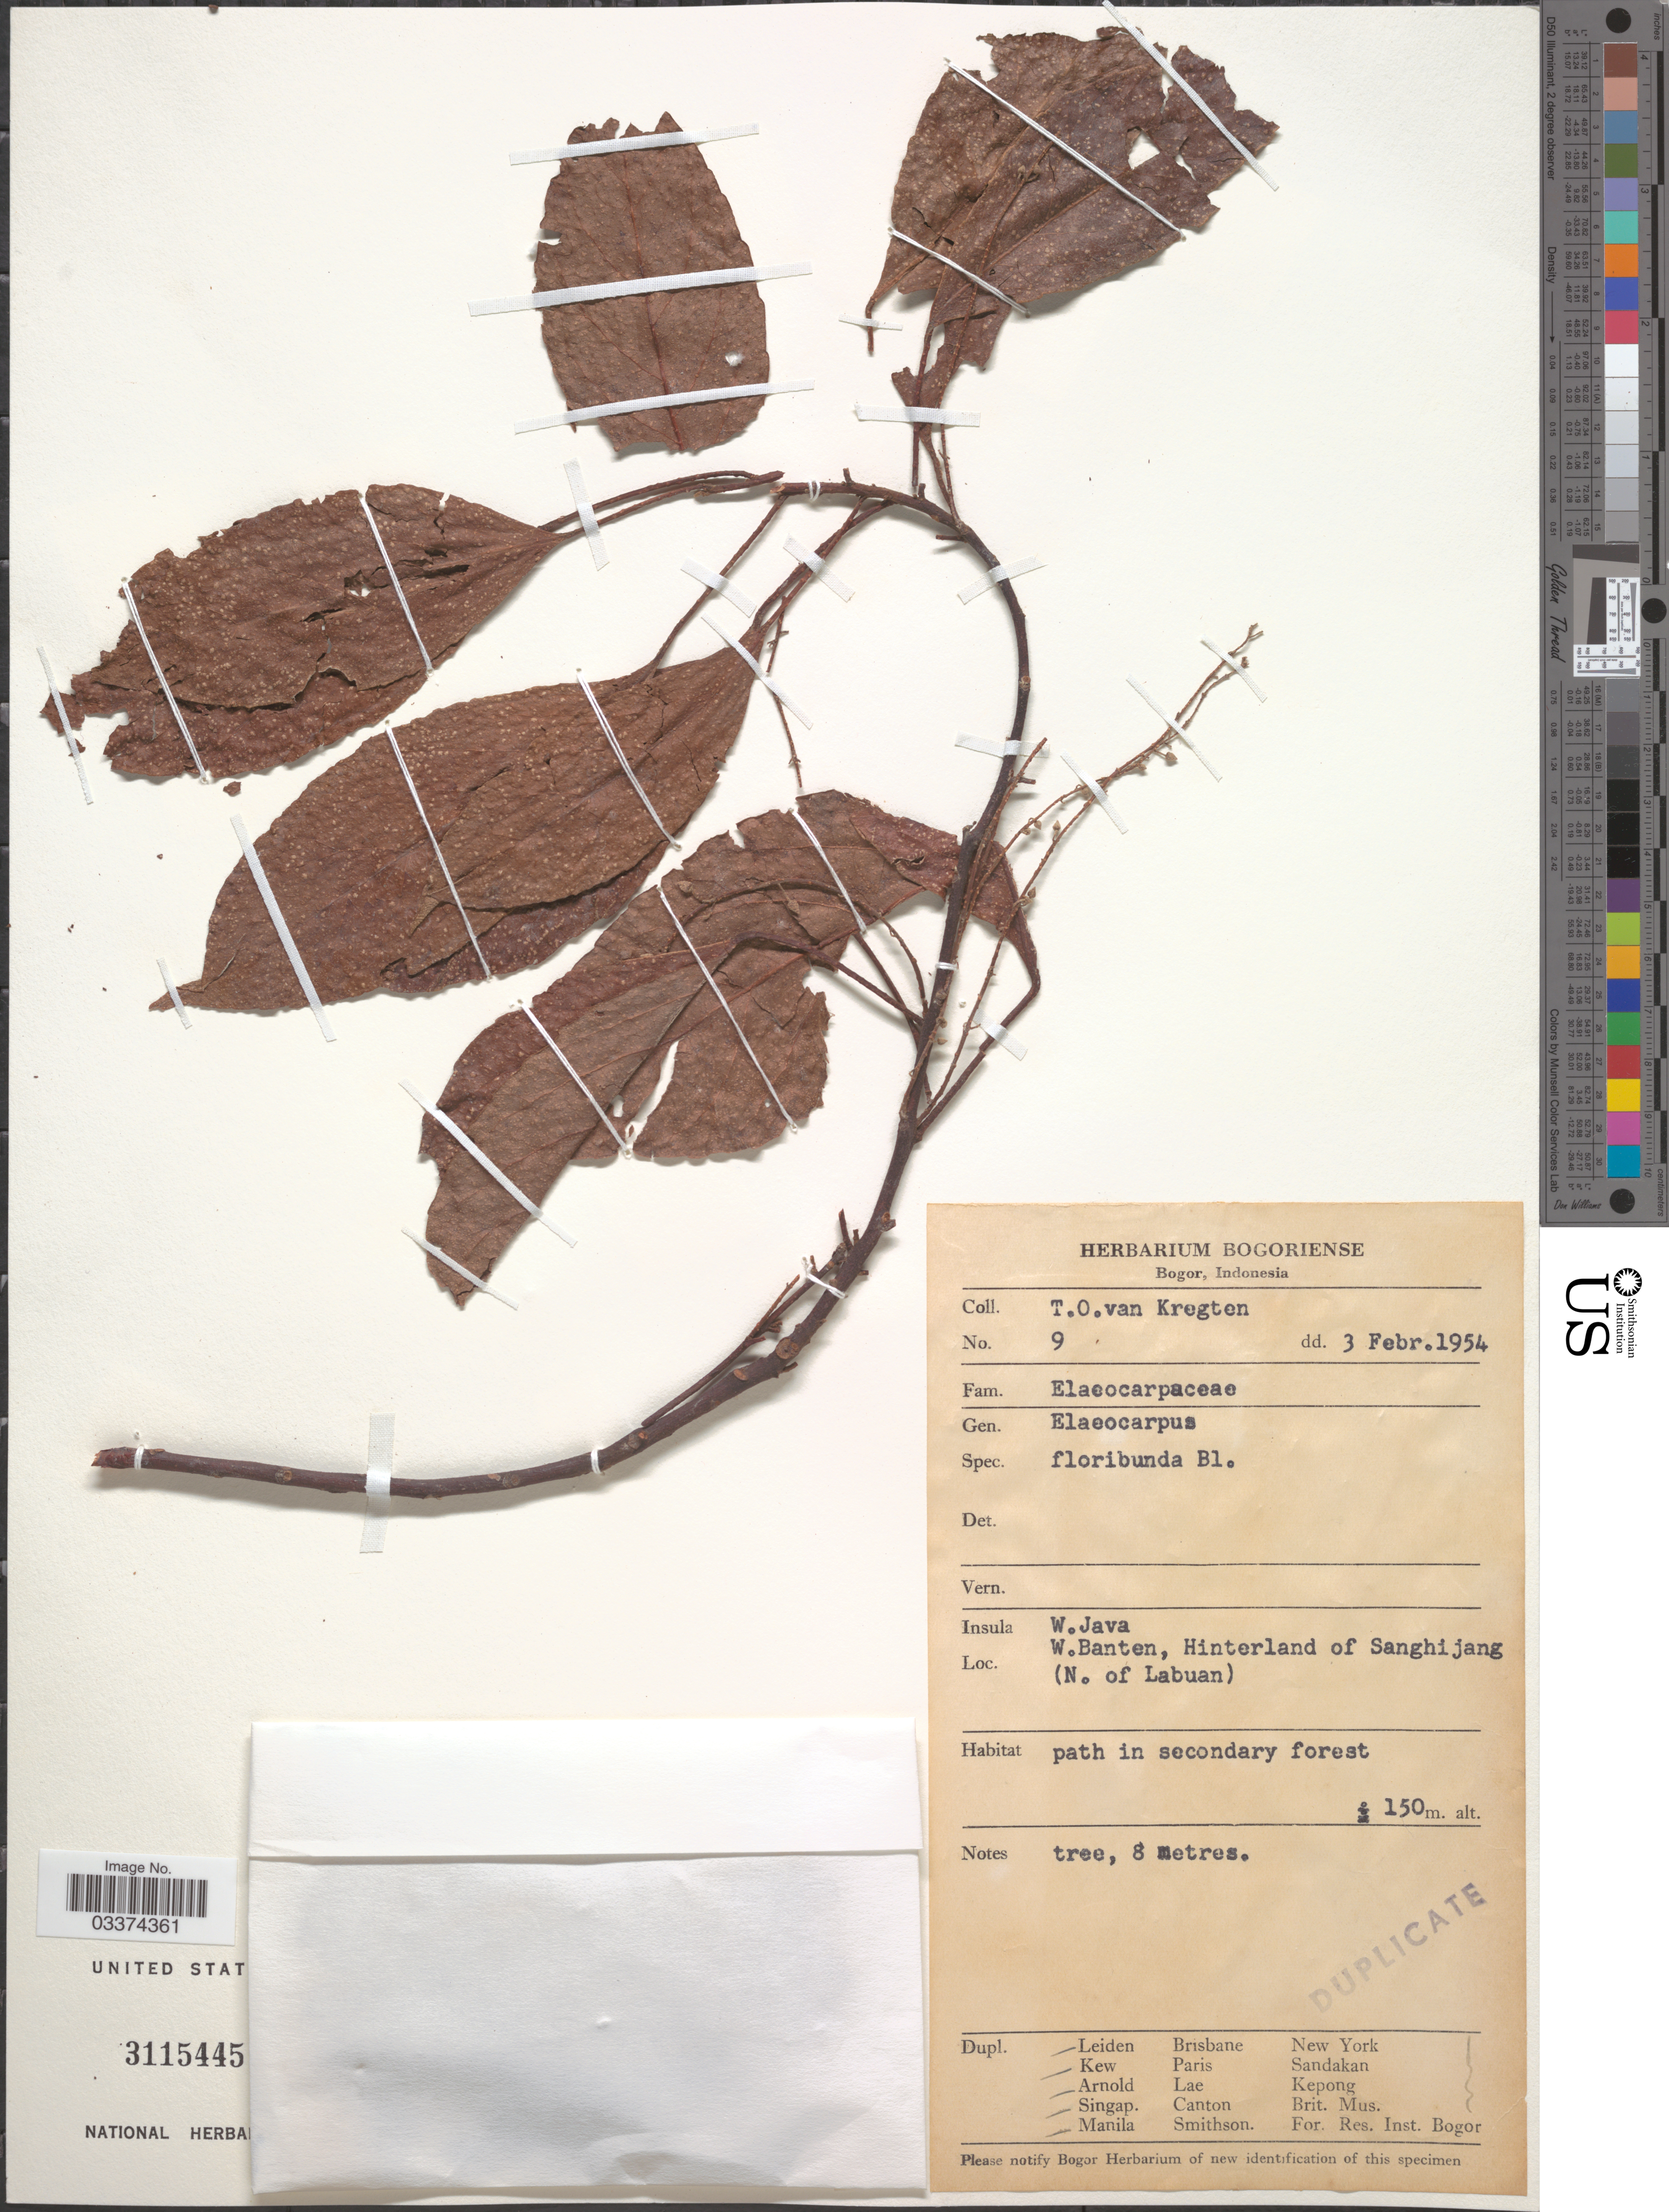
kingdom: Plantae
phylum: Tracheophyta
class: Magnoliopsida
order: Oxalidales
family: Elaeocarpaceae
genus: Elaeocarpus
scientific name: Elaeocarpus floribundus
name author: Blume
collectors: T. van Kregten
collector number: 9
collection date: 1954-02-03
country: Indonesia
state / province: Java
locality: Island W. Java, W. Banten, Hinterland of Sanghijang (N. of Labuan).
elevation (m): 150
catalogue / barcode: US 3115445